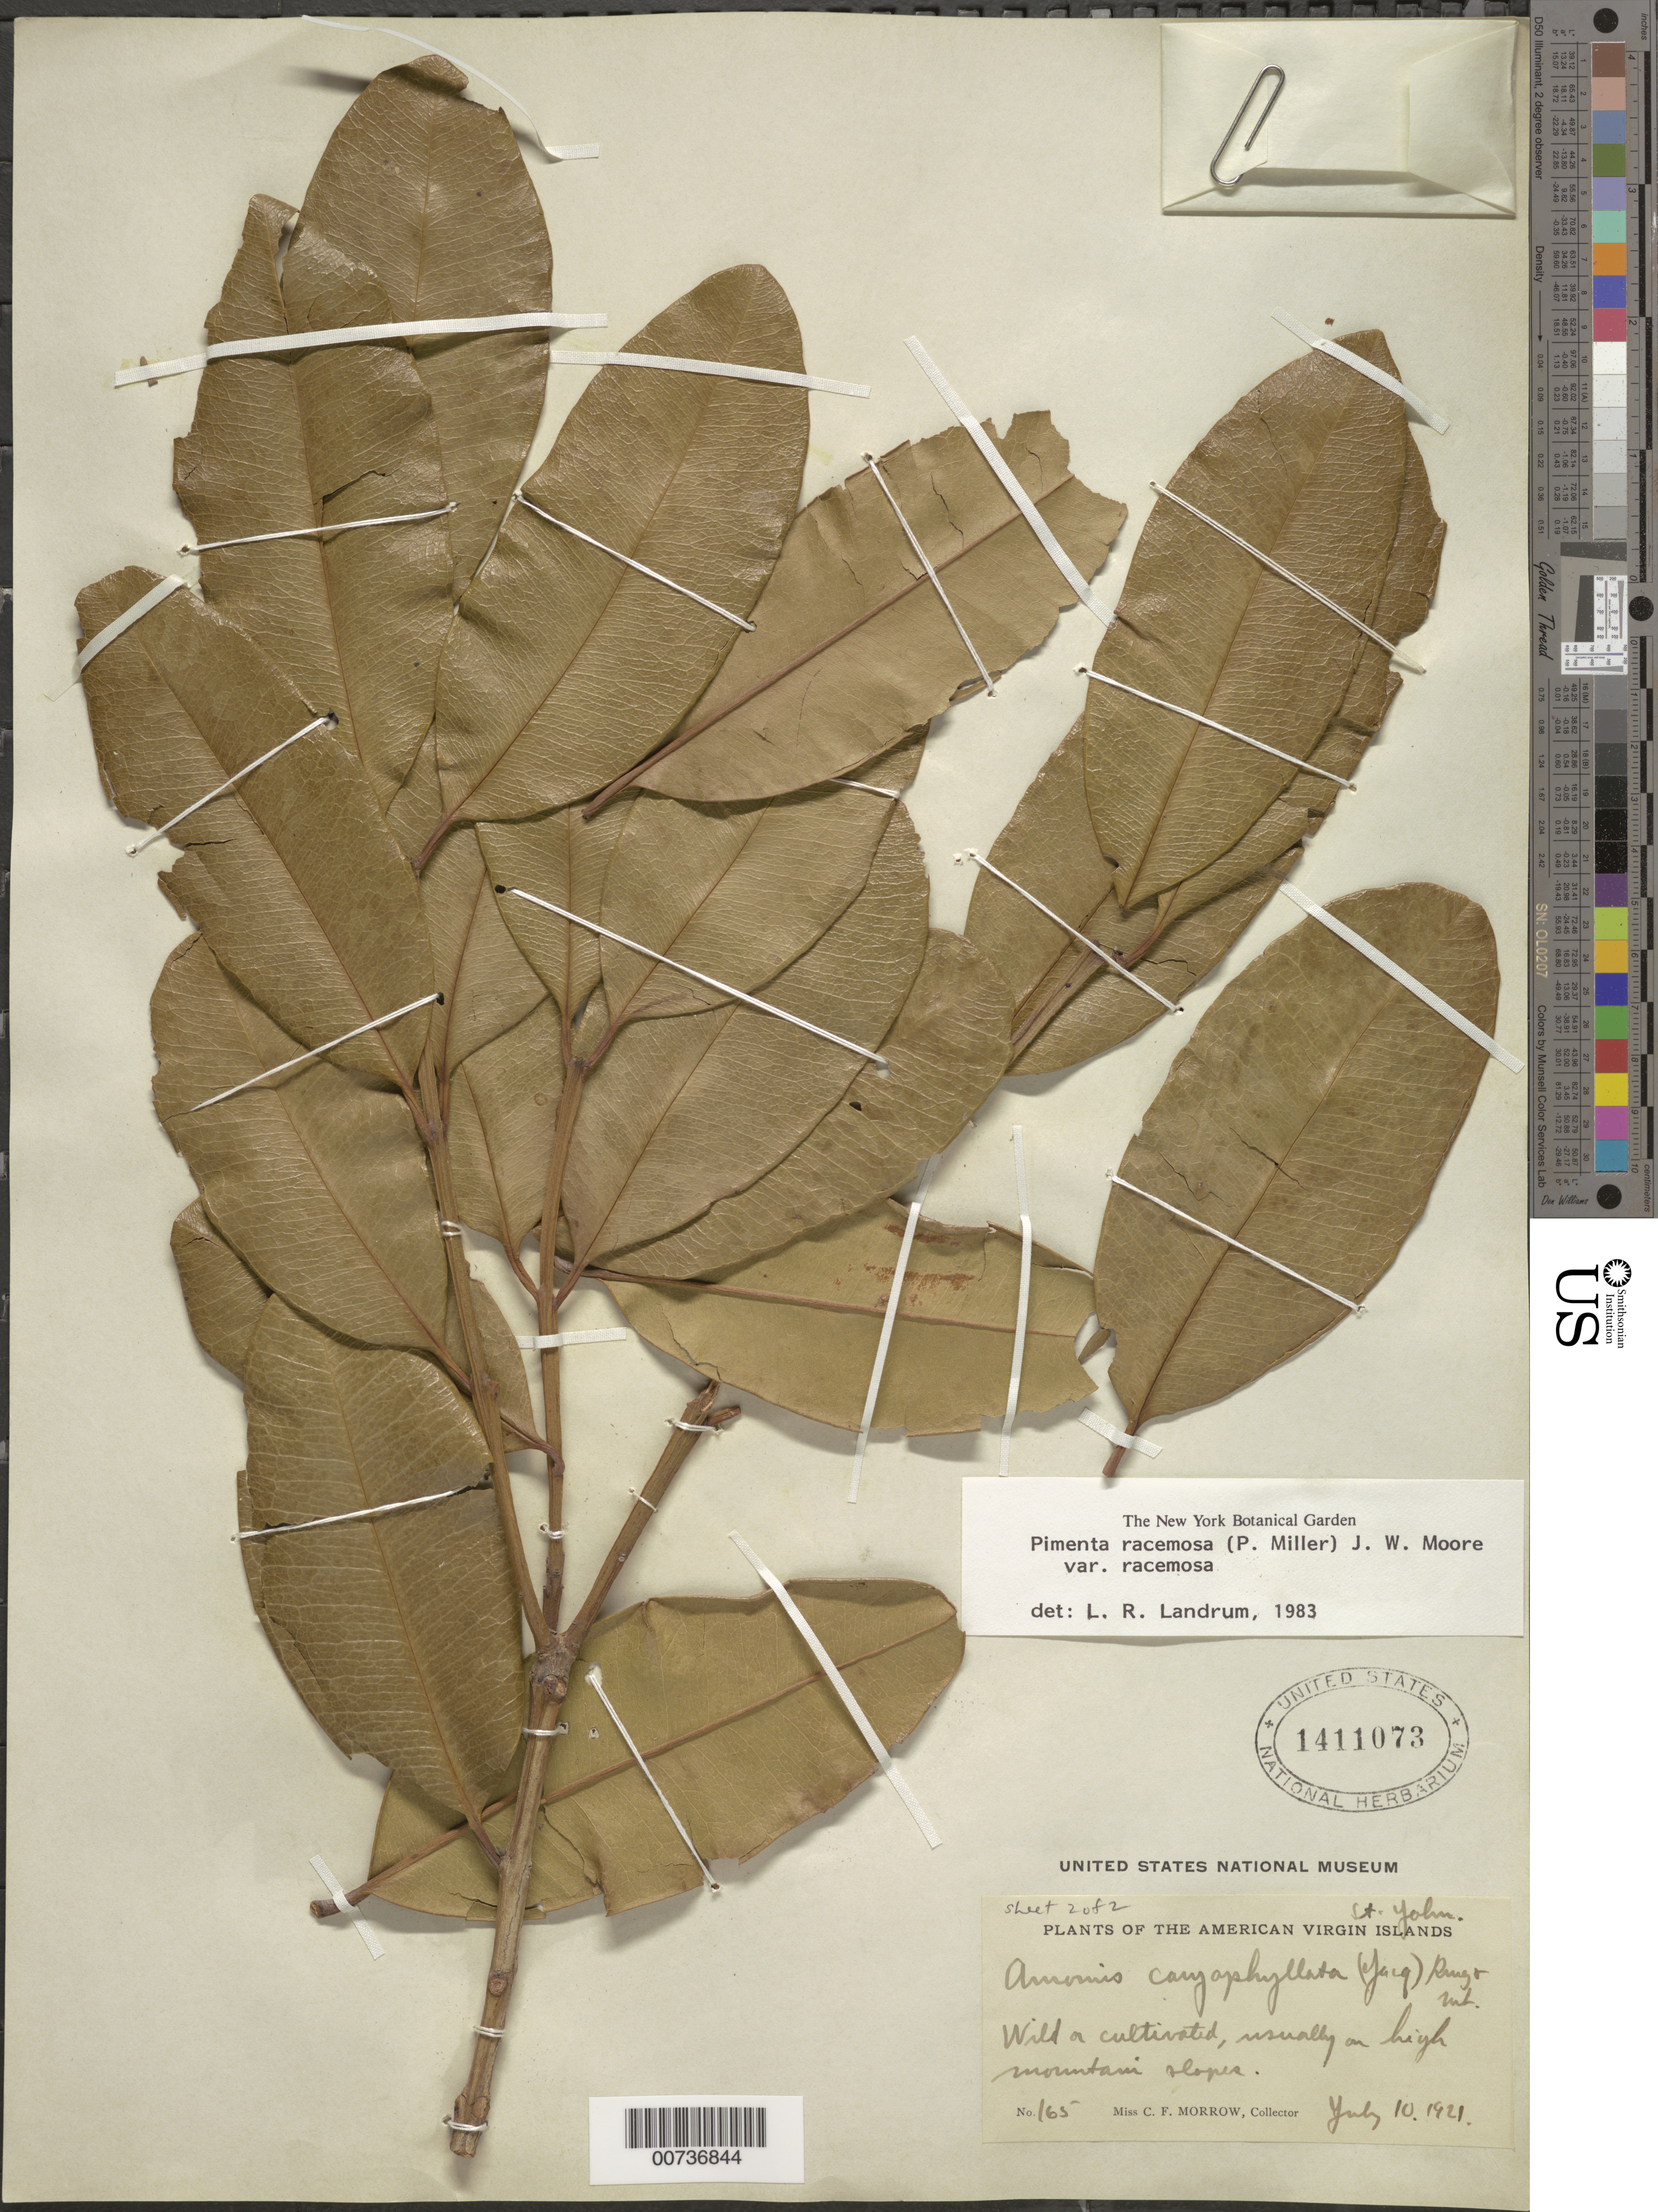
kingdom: Plantae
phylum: Tracheophyta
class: Magnoliopsida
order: Myrtales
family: Myrtaceae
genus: Pimenta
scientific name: Pimenta racemosa var. racemosa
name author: (Mill.) J.W. Moore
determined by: Landrum, L. R.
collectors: C. Morrow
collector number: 165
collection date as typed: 10 Jul 1921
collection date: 1921-07-10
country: U.S. Virgin Islands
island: St. John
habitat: Wild a cultivated, usually on high mountain slopes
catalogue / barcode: US 1411073